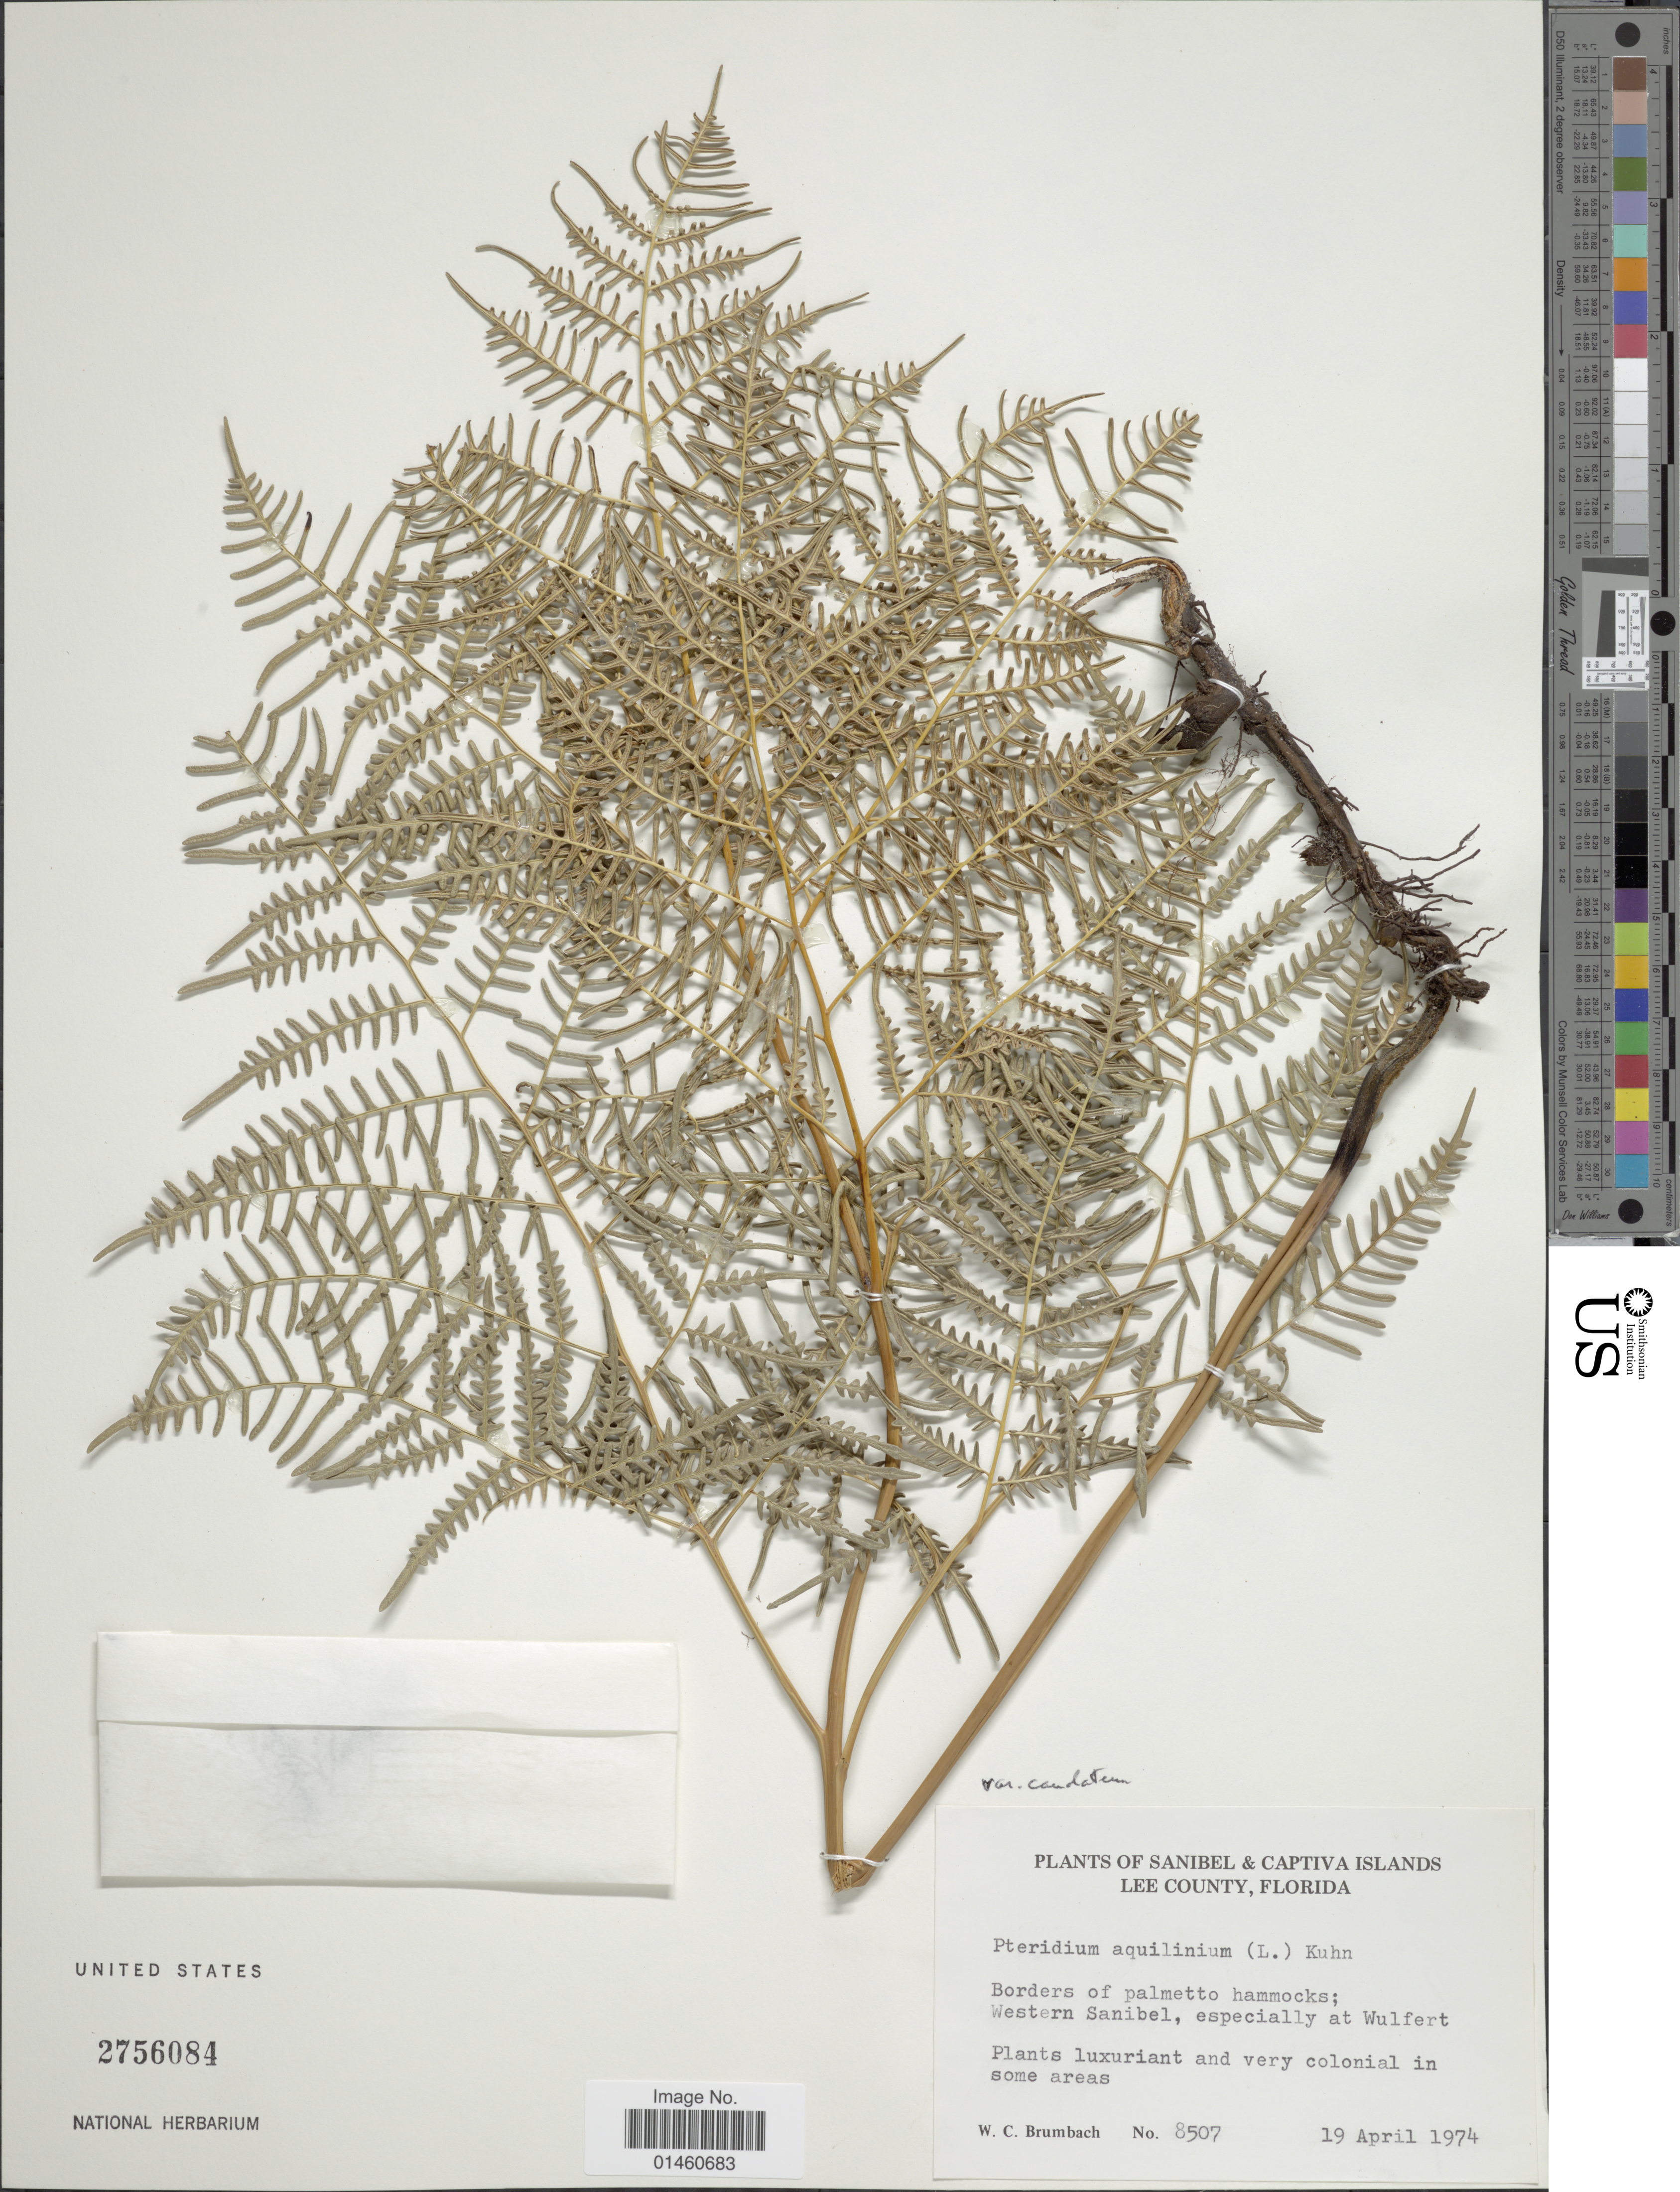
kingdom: Plantae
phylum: Tracheophyta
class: Polypodiopsida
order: Polypodiales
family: Dennstaedtiaceae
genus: Pteridium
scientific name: Pteridium caudatum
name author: (L.) Maxon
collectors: W. C. Brumbach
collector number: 8507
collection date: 1974-04-19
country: United States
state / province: Florida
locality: Sanibel & Captiva Islands, Lee County, borders of palmetto hammocks; Western Sannibel, especially at Wulfert.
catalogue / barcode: US 2756084